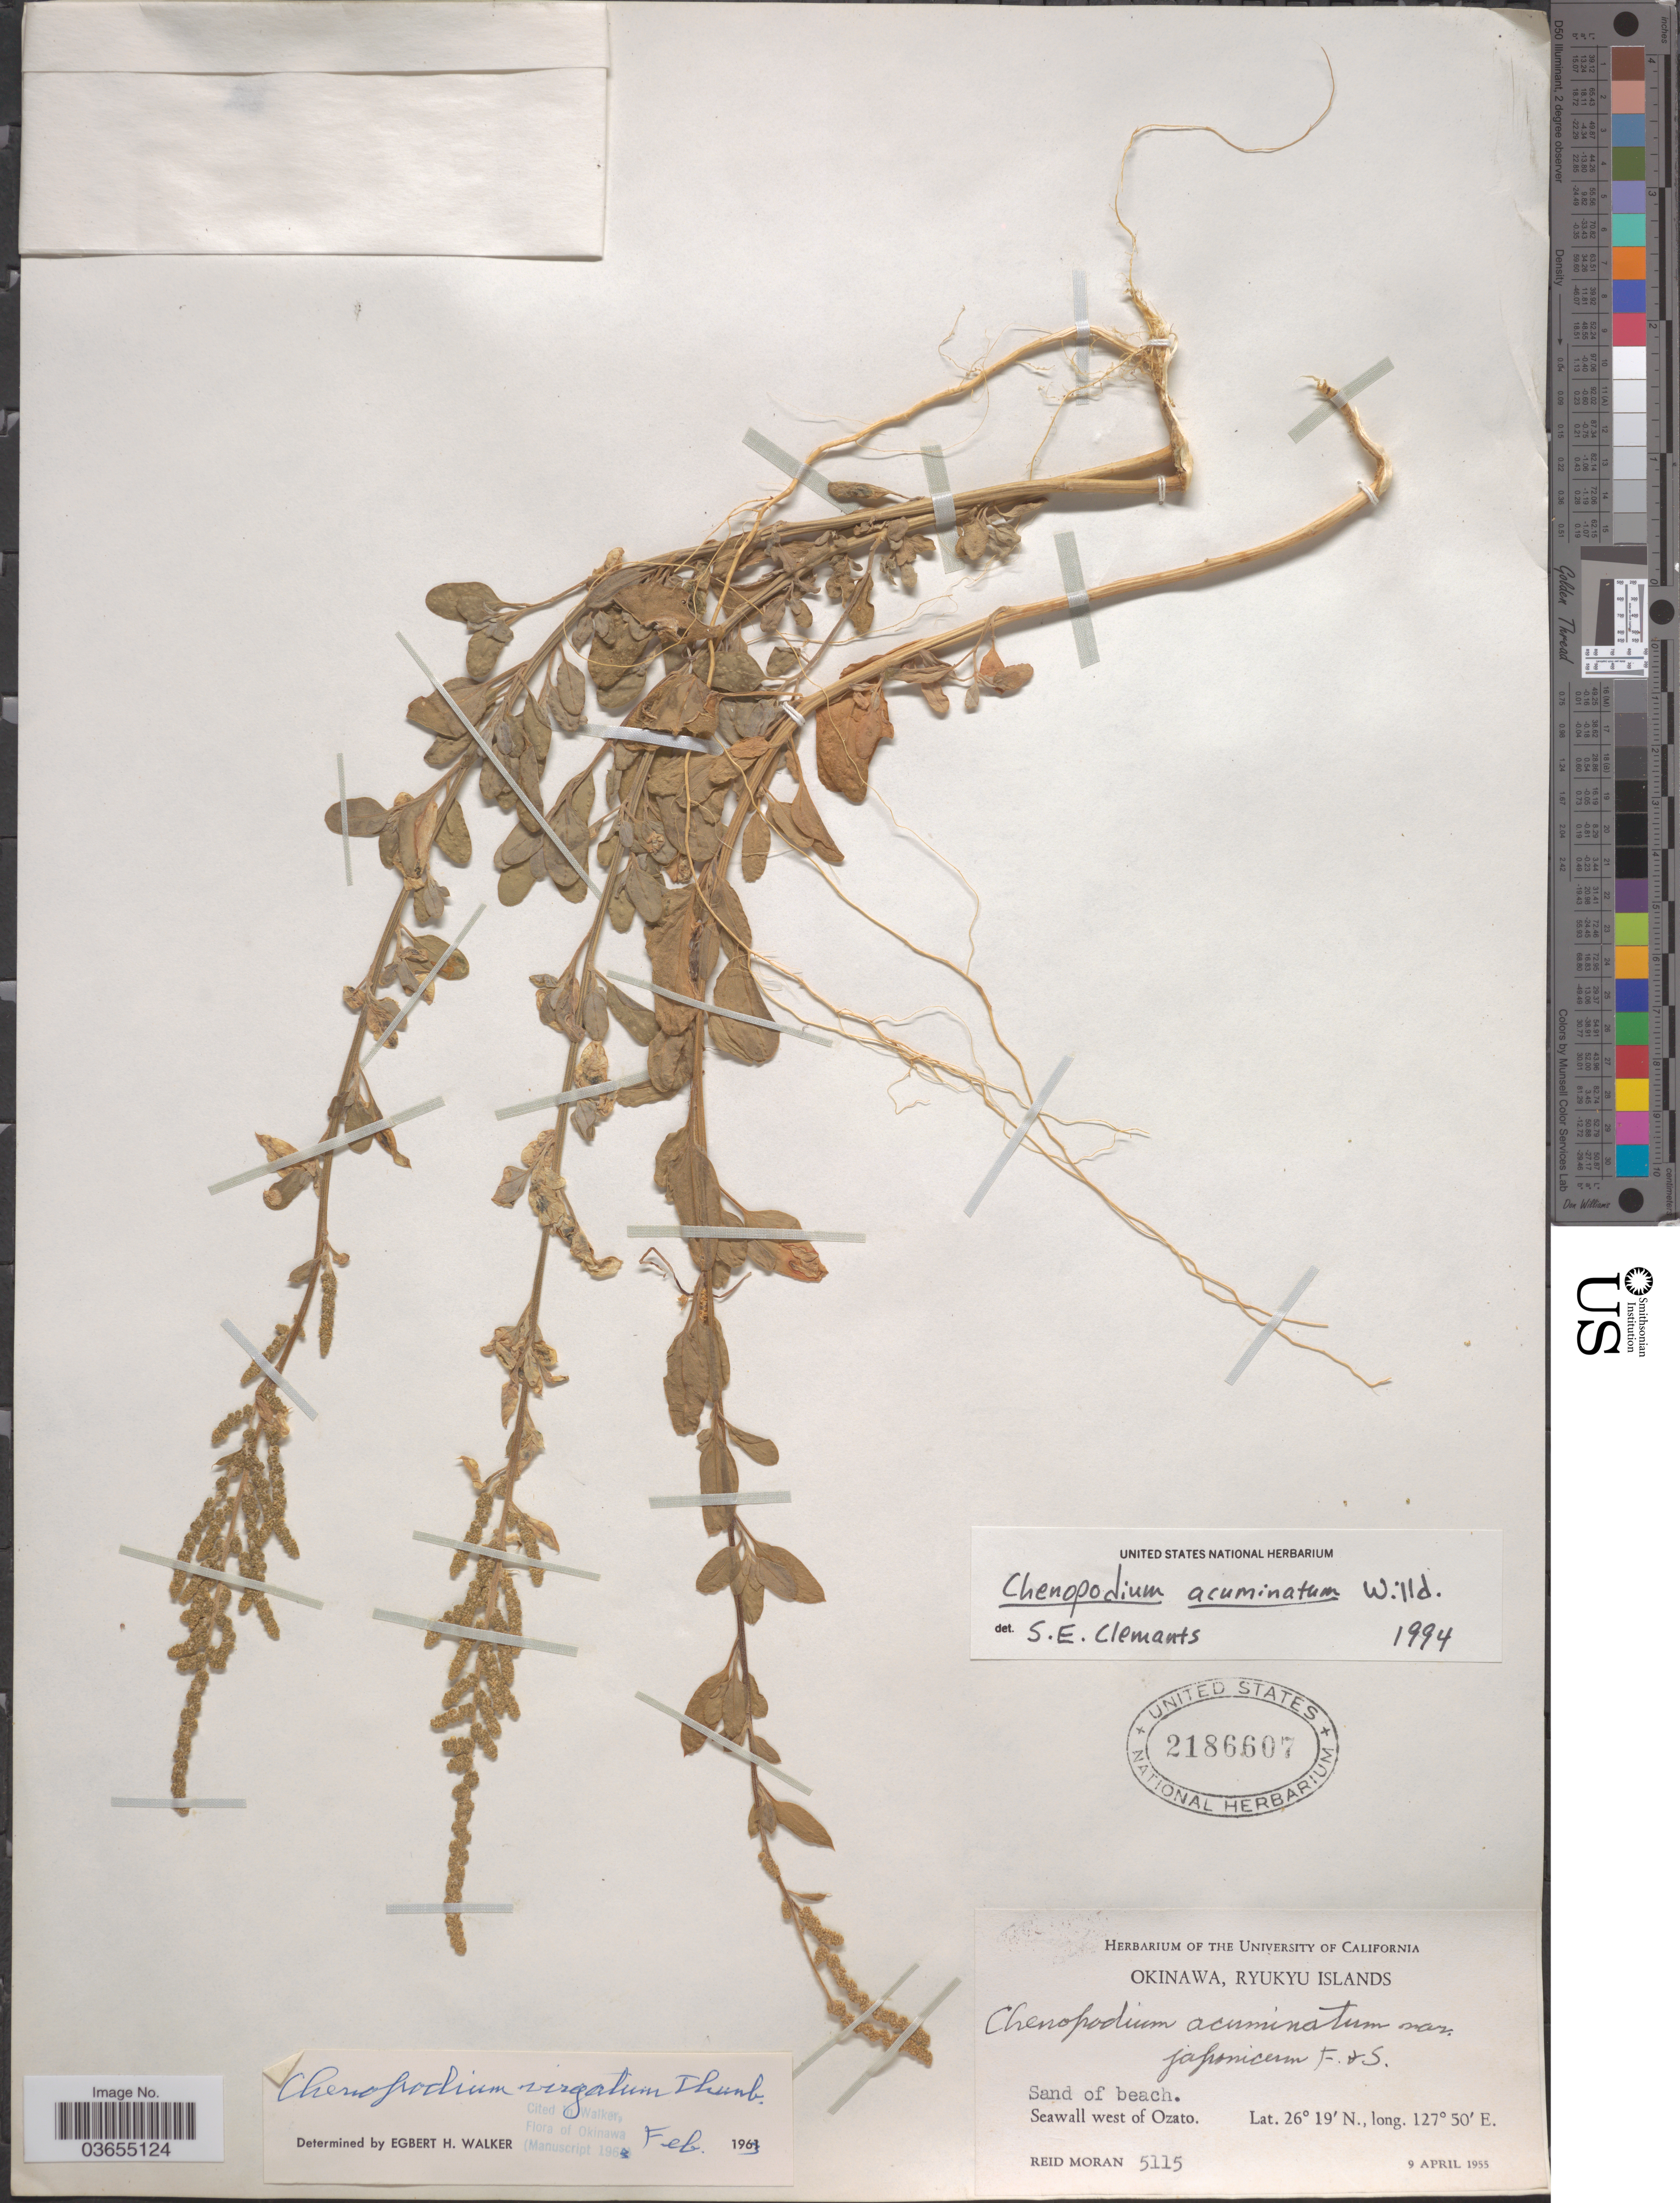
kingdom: Plantae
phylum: Tracheophyta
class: Magnoliopsida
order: Caryophyllales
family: Amaranthaceae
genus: Chenopodium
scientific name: Chenopodium acuminatum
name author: Willd.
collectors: R. V. Moran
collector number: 5115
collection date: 1955-04-09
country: Japan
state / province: Okinawa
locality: Ryukyu Islands. Seawall west of Ozato.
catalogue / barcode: US 2186607